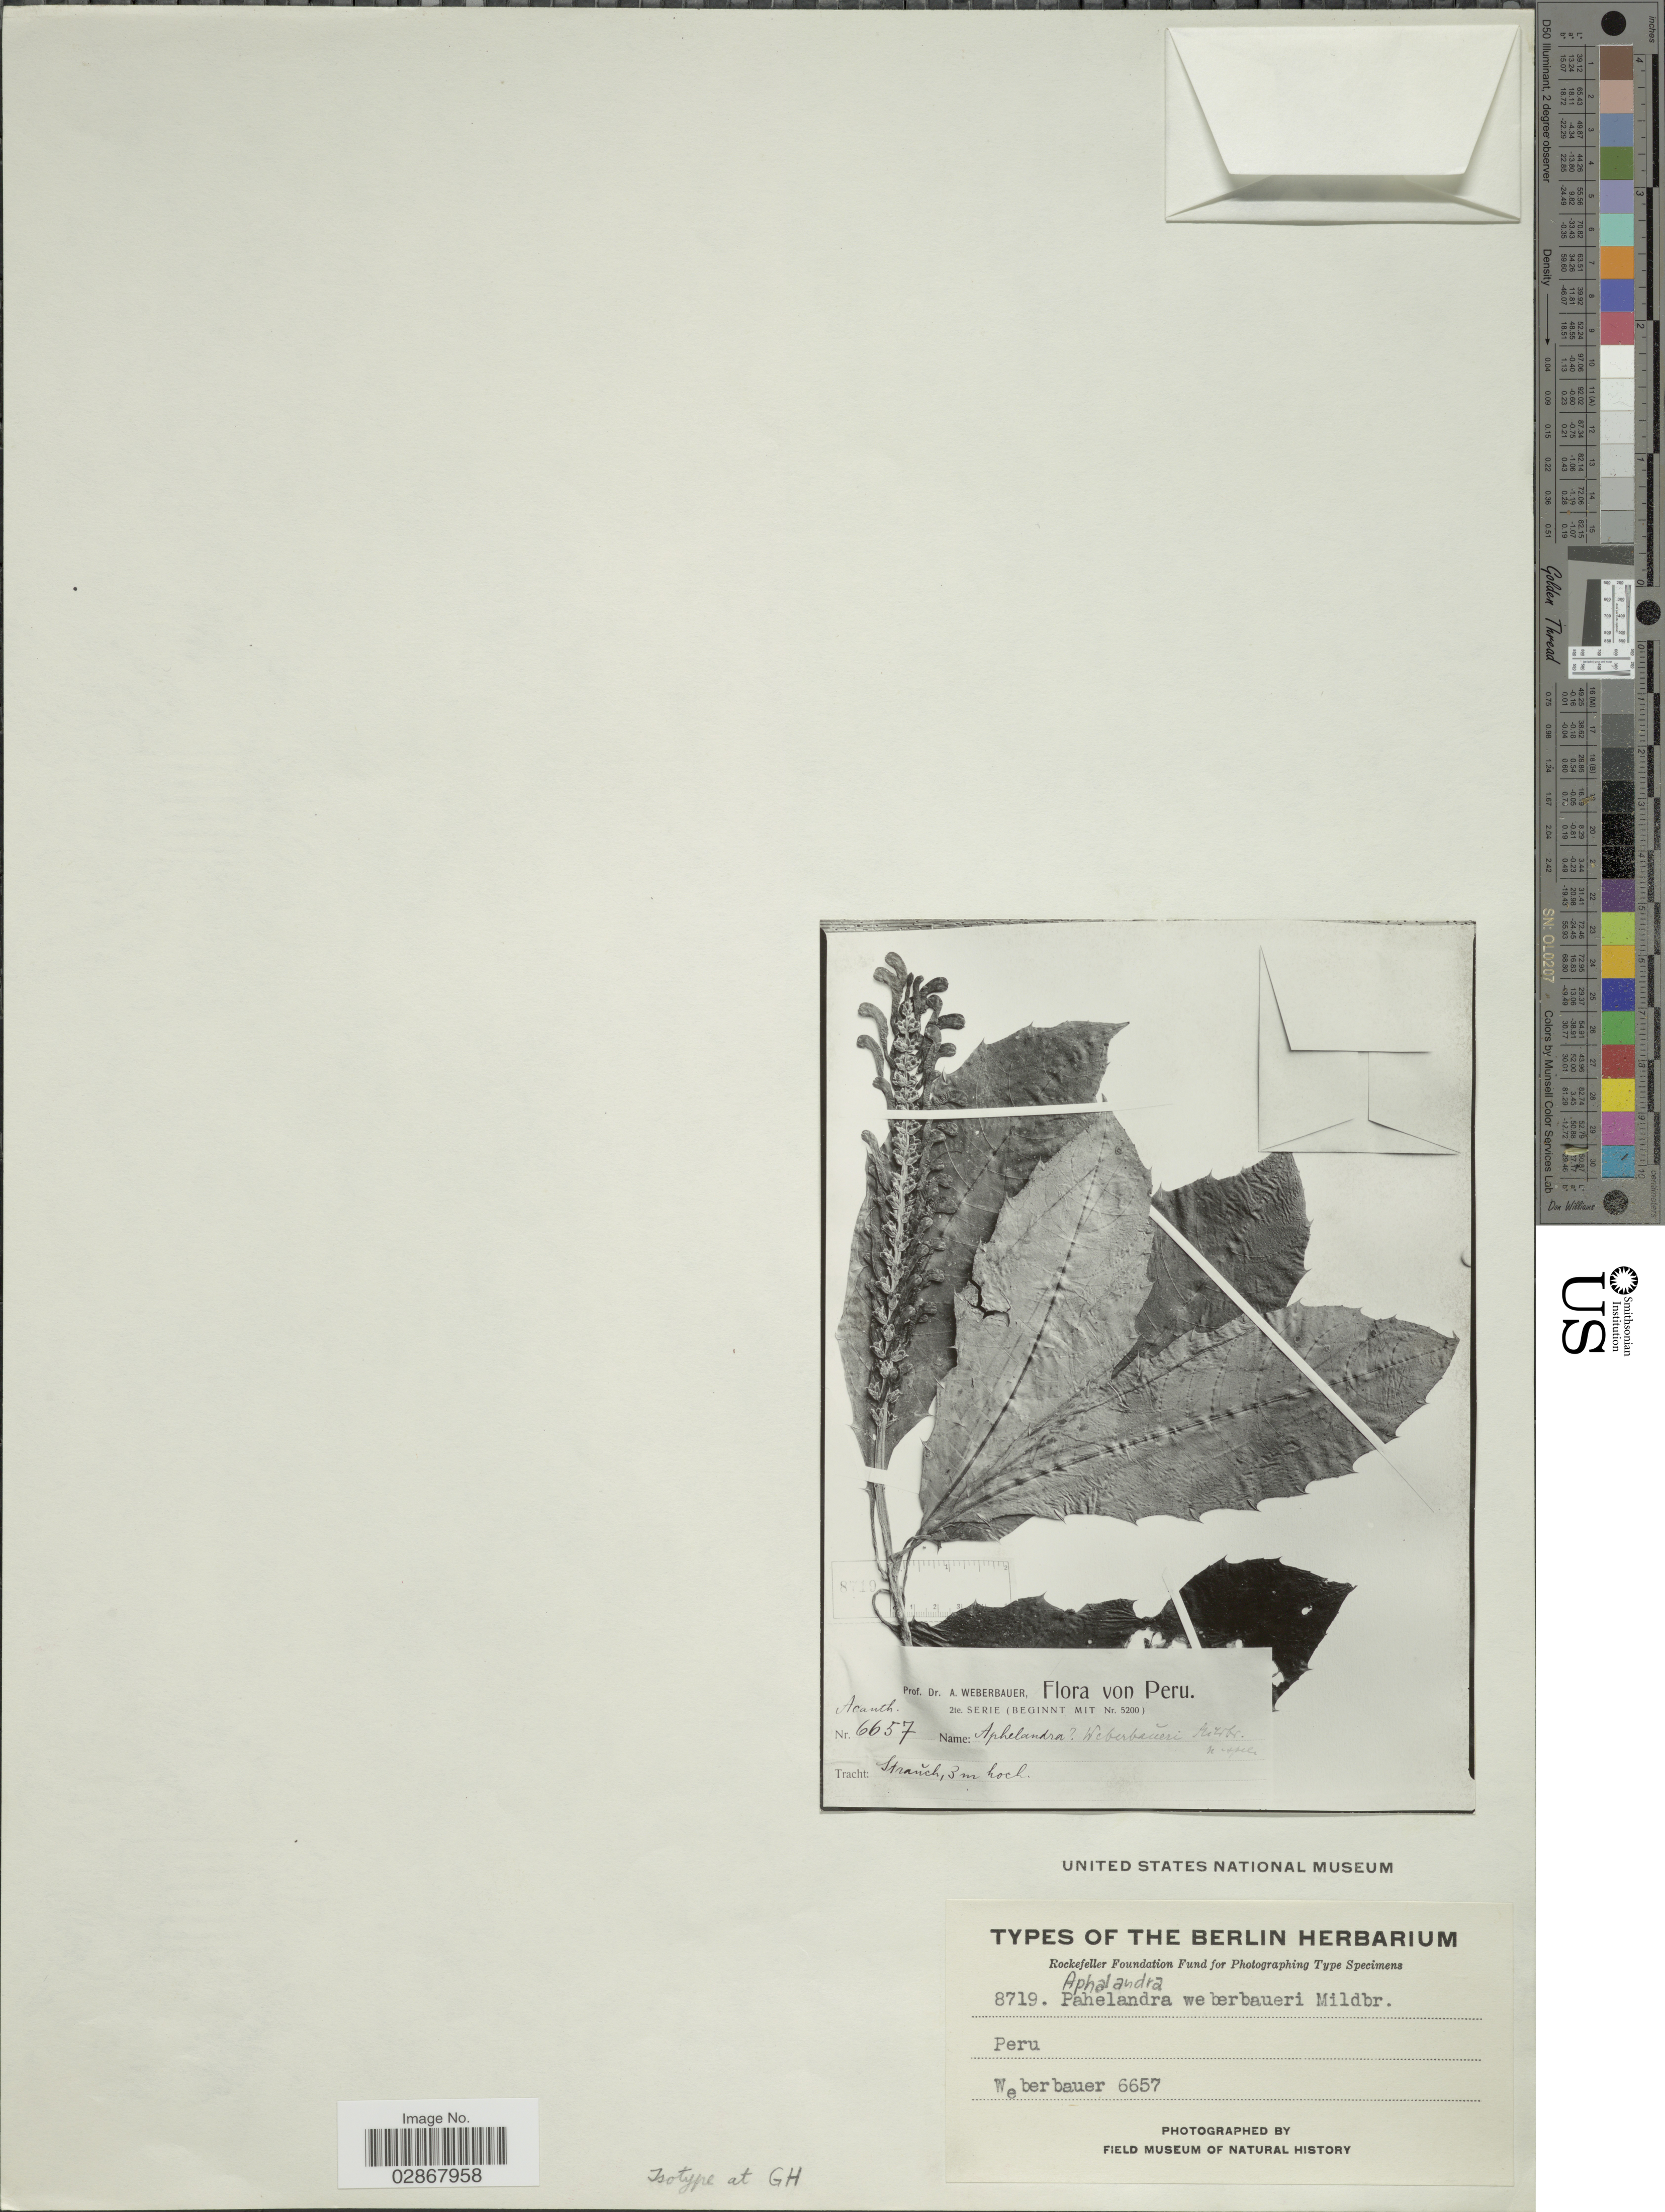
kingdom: Plantae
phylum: Tracheophyta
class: Magnoliopsida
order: Lamiales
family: Acanthaceae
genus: Aphelandra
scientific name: Aphelandra weberbaueri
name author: Mildbr.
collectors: A. Weberbauer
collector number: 6657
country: Peru